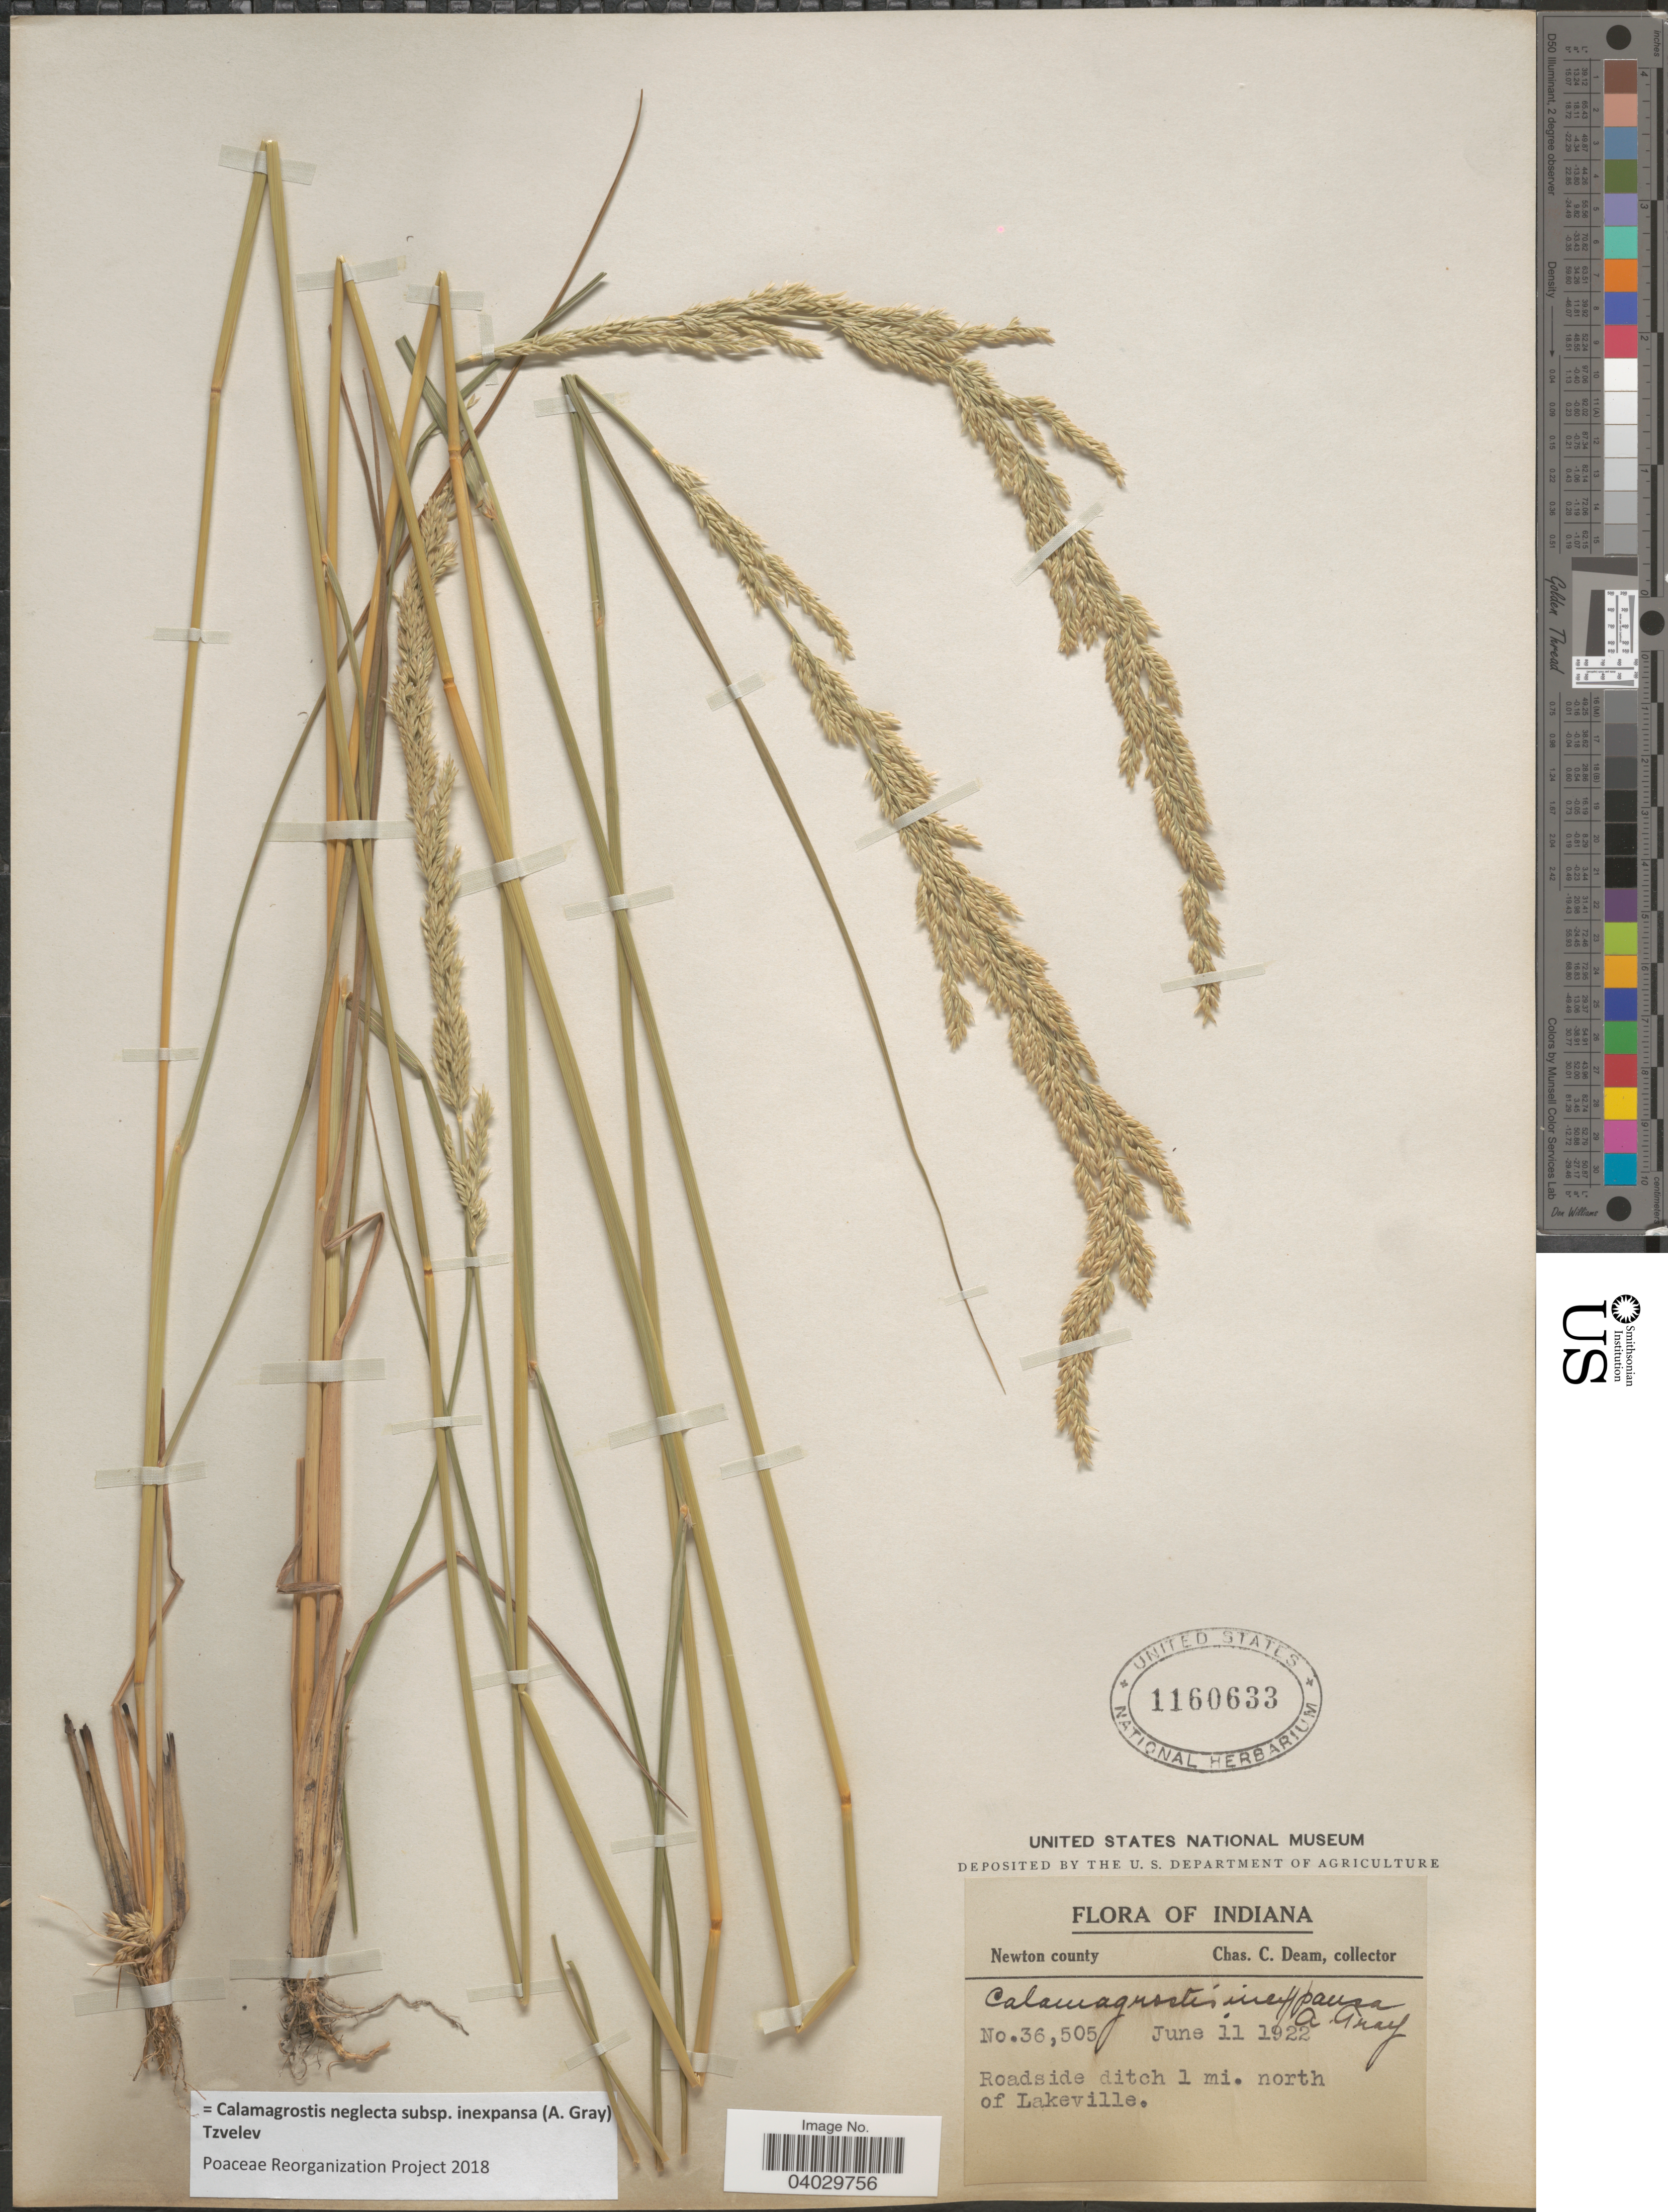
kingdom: Plantae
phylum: Tracheophyta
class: Liliopsida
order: Poales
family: Poaceae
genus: Calamagrostis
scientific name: Calamagrostis neglecta subsp. inexpansa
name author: (A. Gray) Tzvelev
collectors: C. C. Deam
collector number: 36505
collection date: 1922-06-11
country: United States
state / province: Indiana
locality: Newton county. Roadside ditch 1 mi. north of Lakeville.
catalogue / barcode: US 1160633